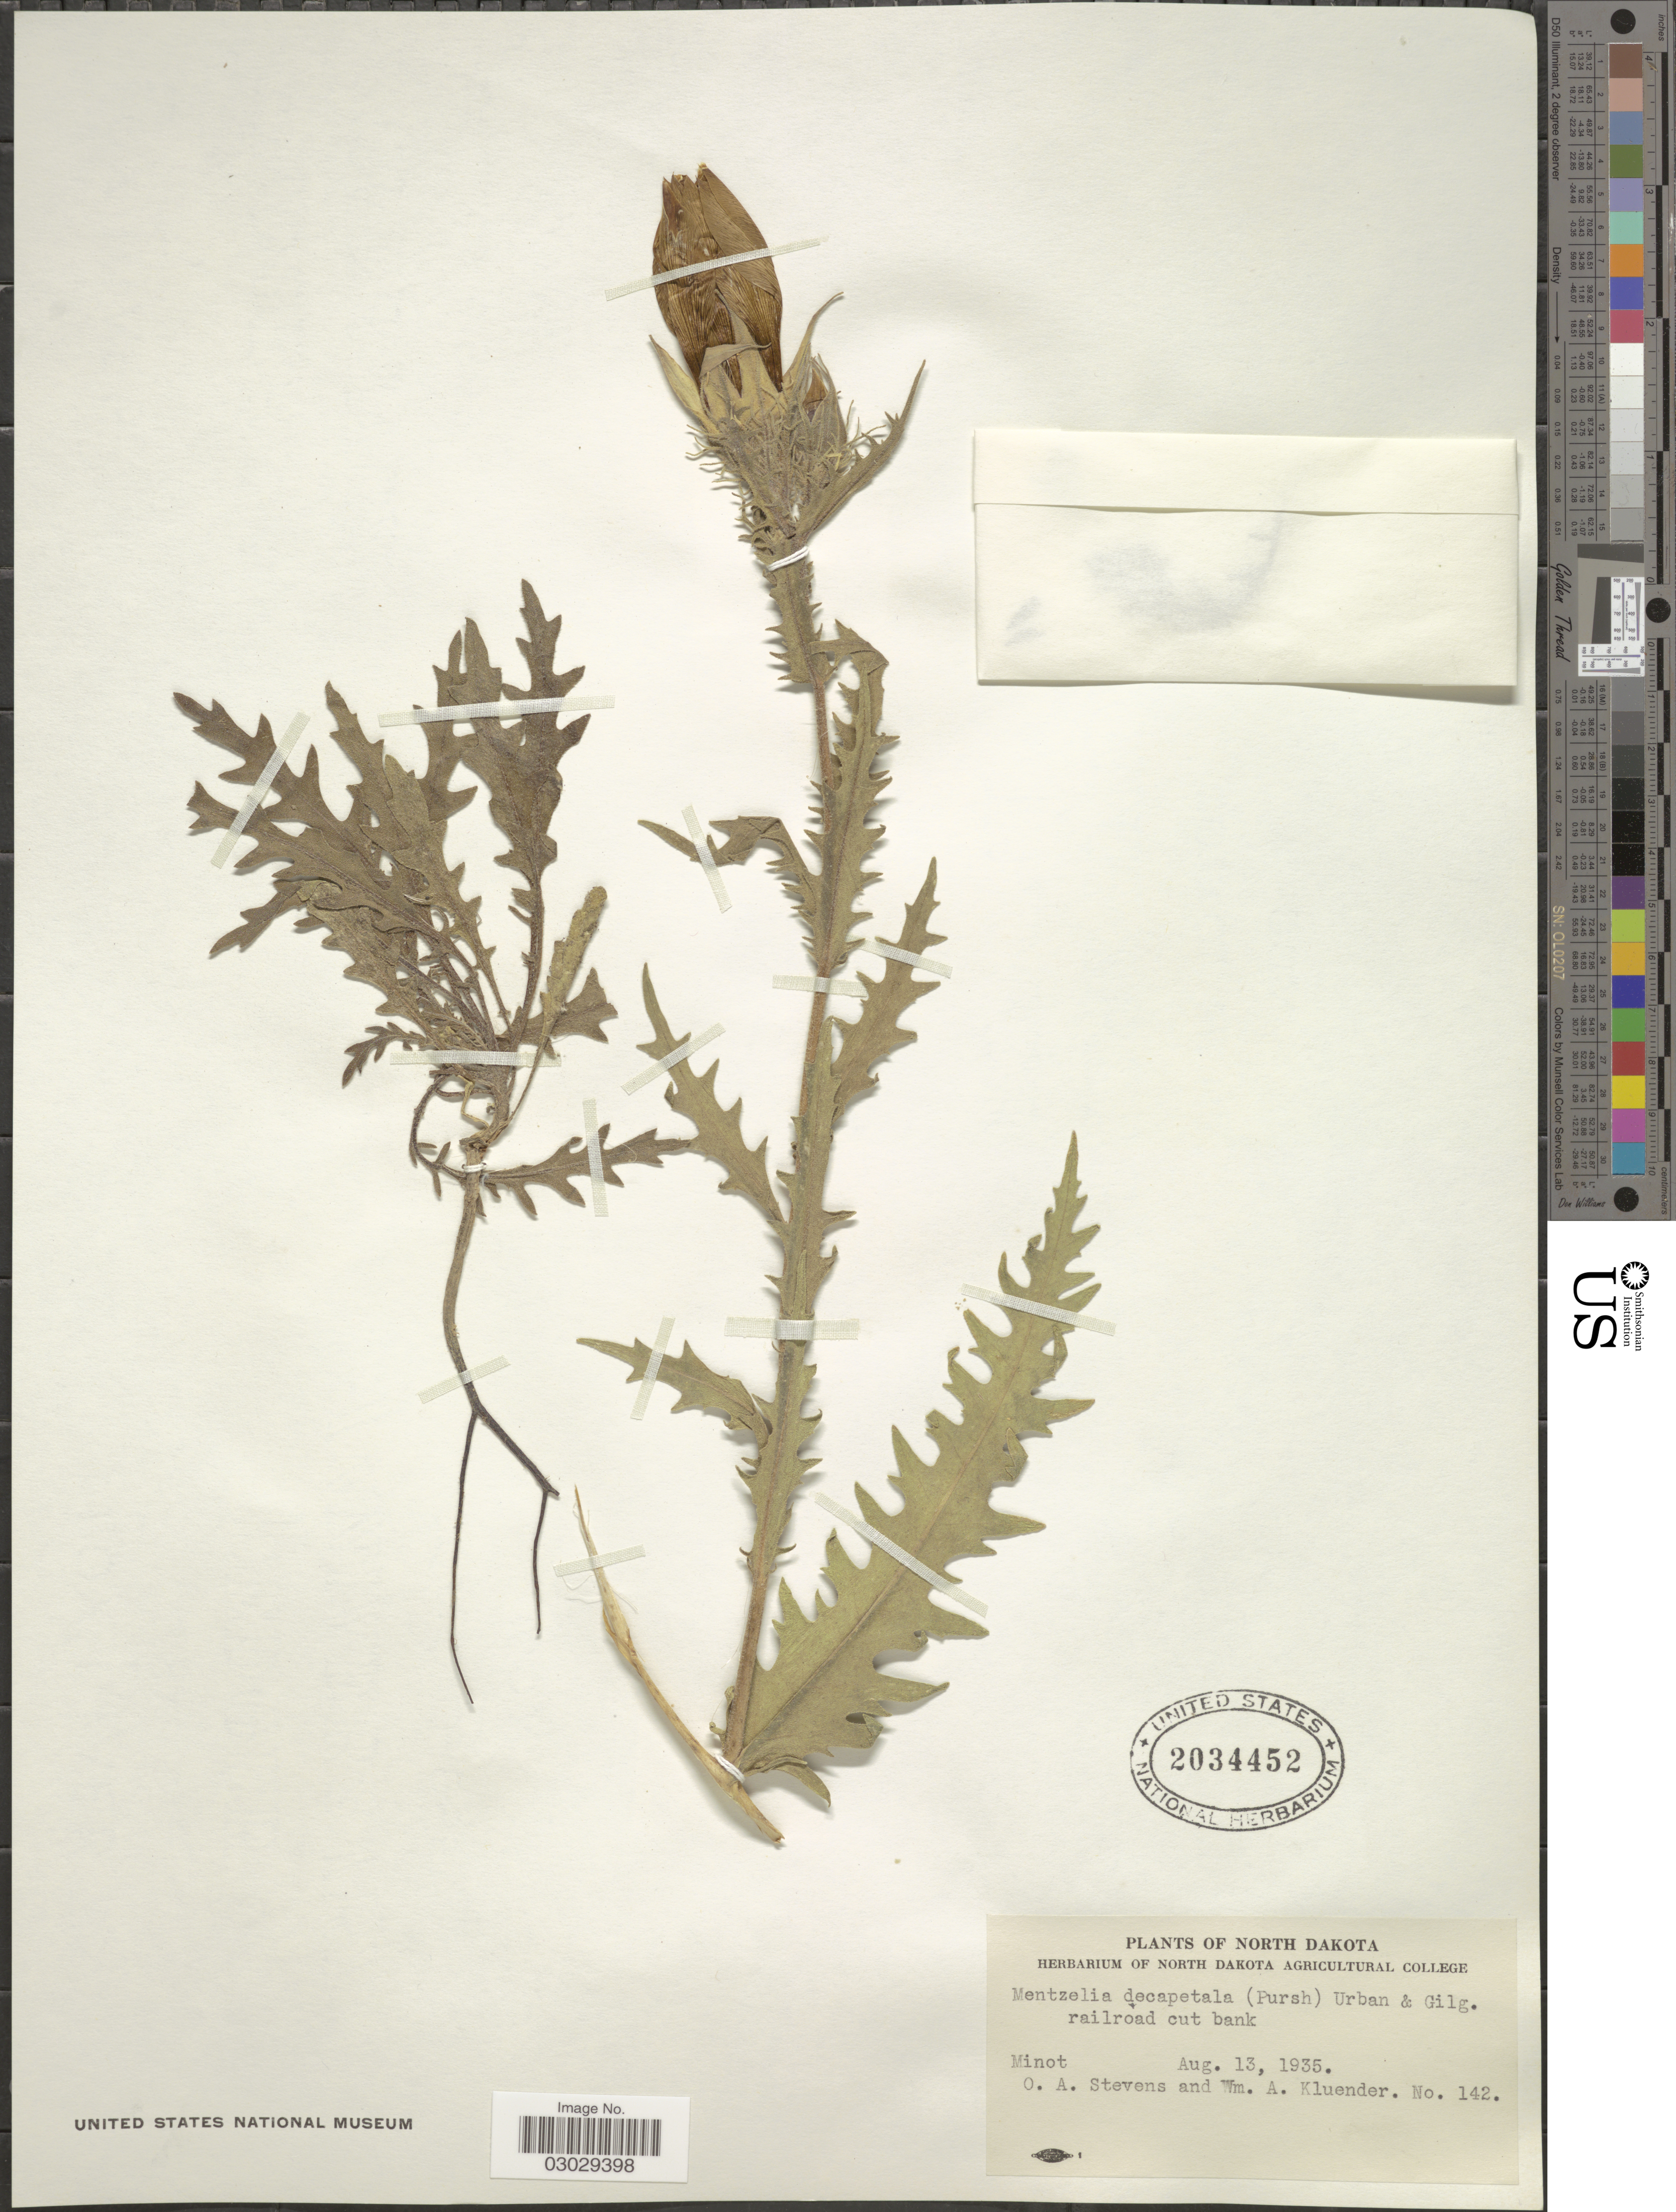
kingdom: Plantae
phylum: Tracheophyta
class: Magnoliopsida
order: Cornales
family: Loasaceae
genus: Mentzelia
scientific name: Mentzelia decapetala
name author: (Sims) Urb.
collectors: O. A. Stevens & W. Kluender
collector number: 142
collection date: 1935-08-13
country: United States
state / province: North Dakota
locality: Railroad cut bank. Minot.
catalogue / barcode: US 2034452